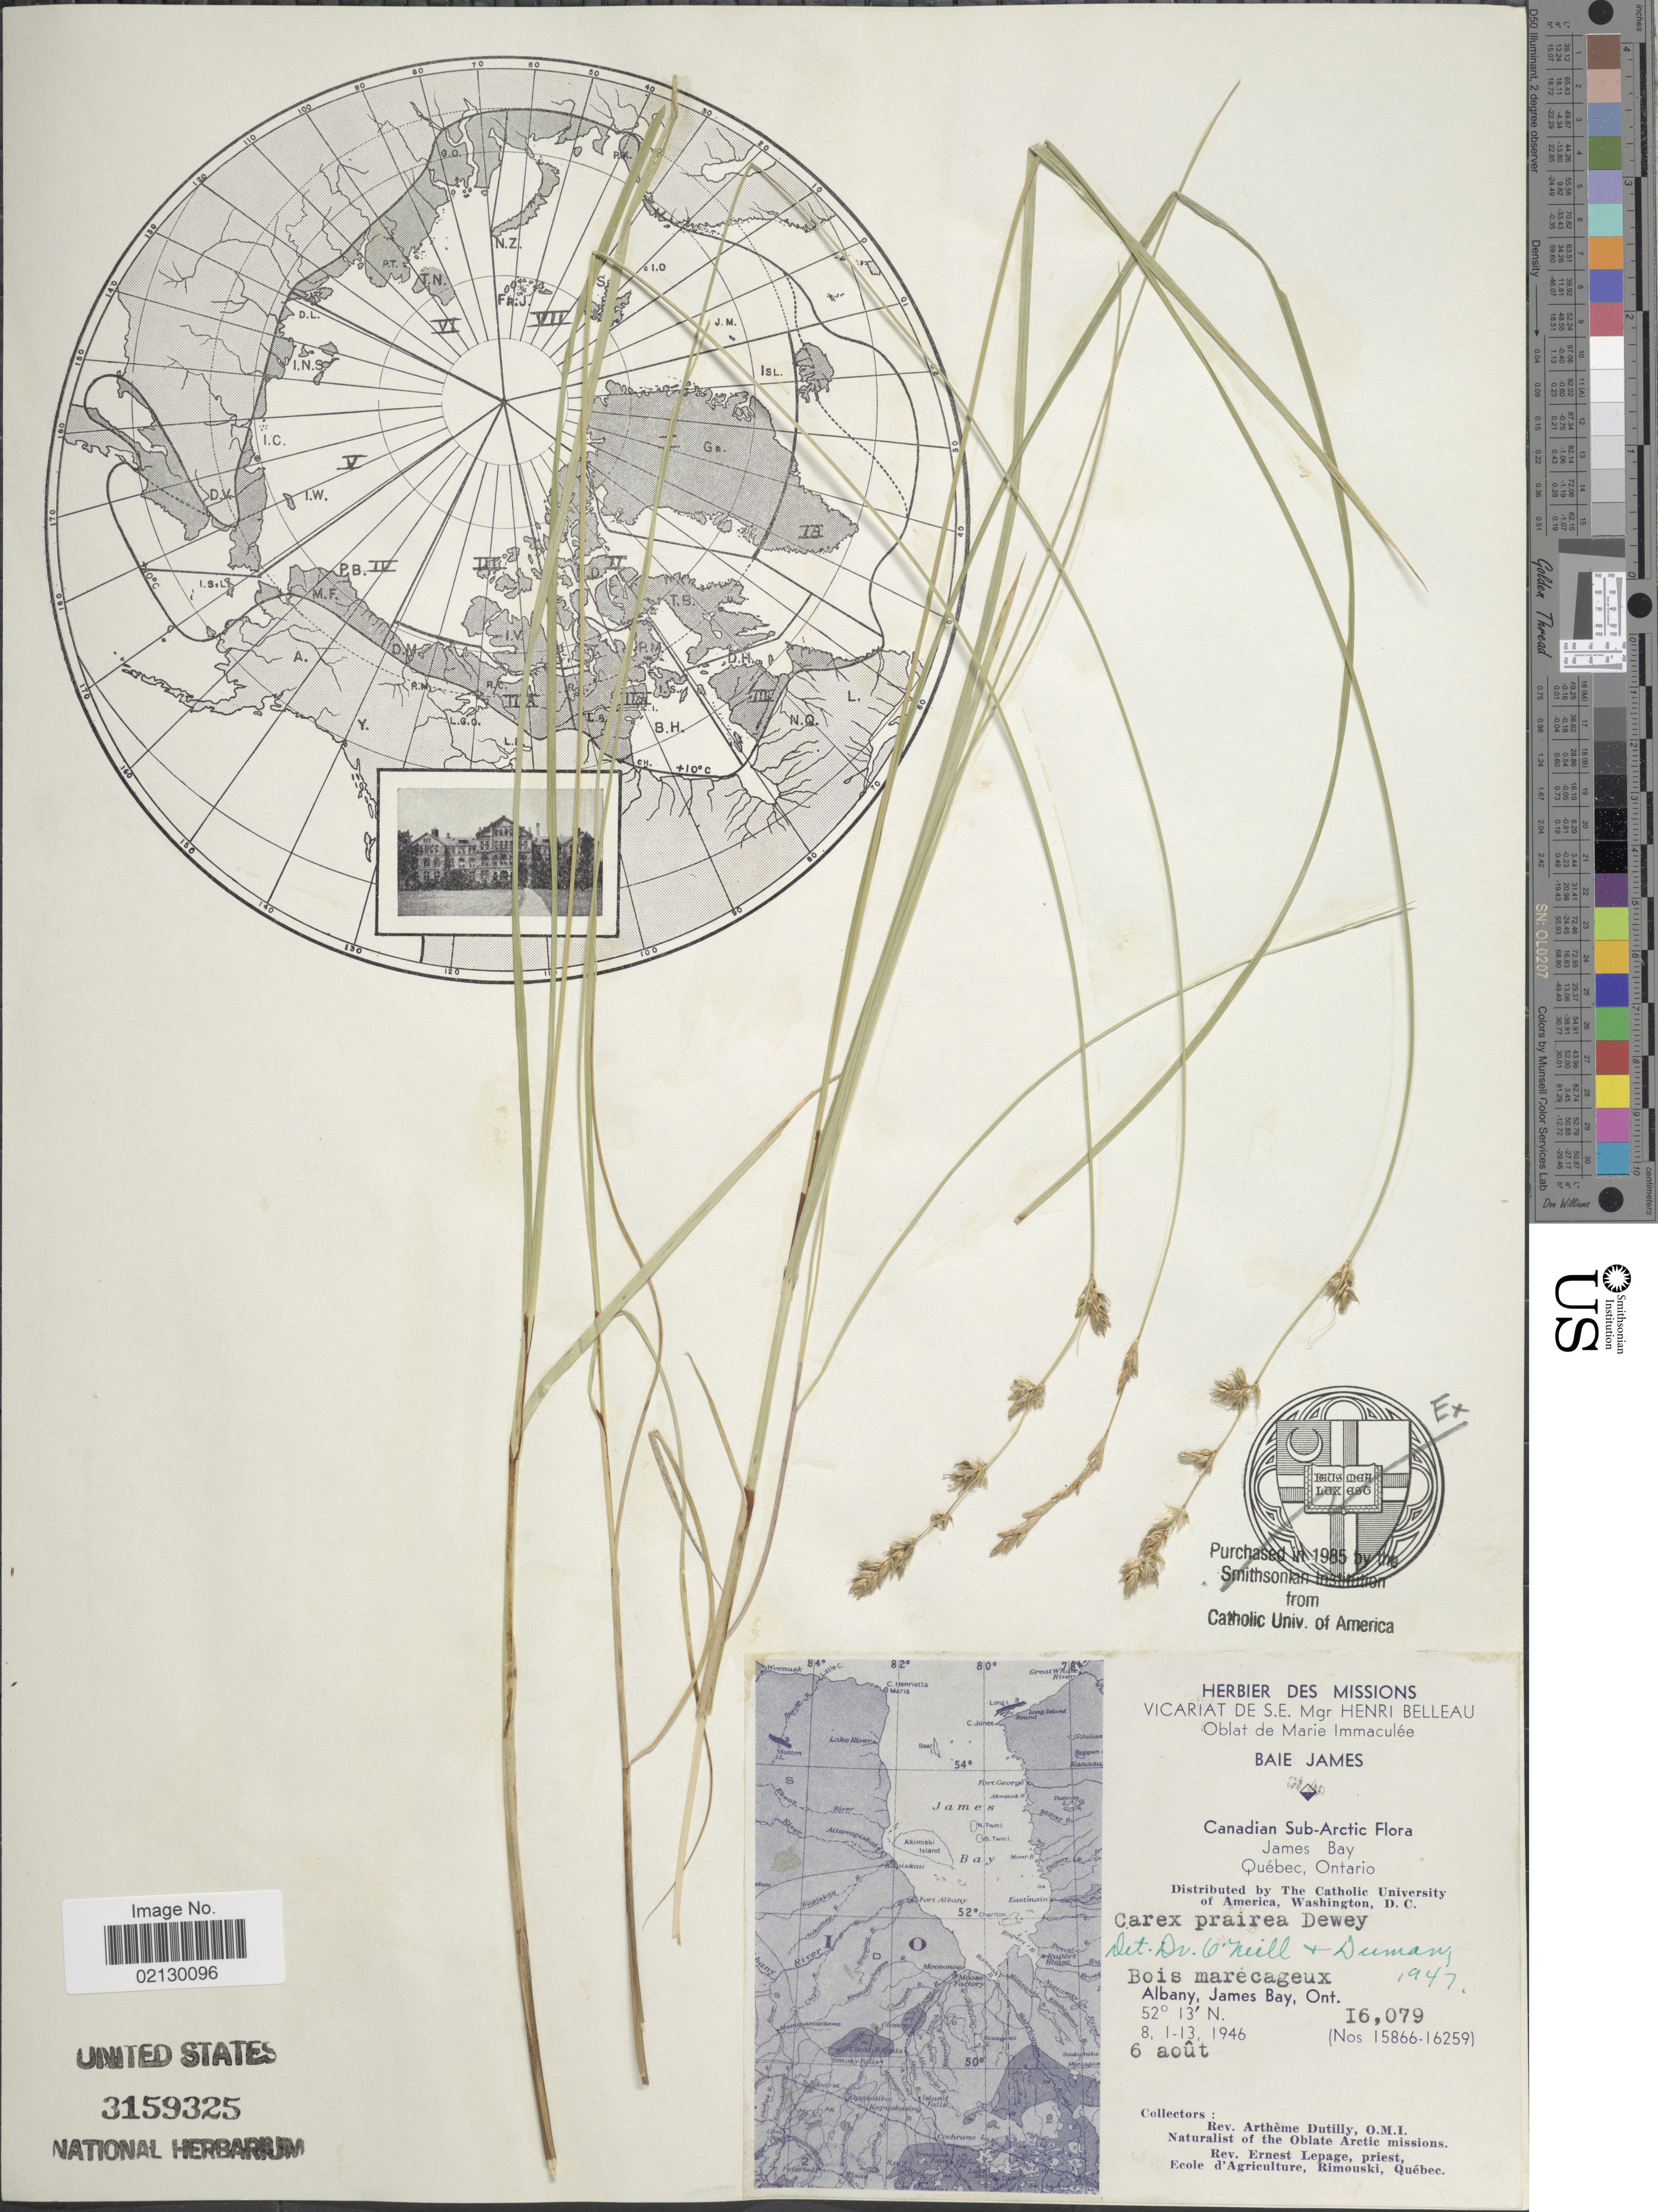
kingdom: Plantae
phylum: Tracheophyta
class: Liliopsida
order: Poales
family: Cyperaceae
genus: Carex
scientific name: Carex prairea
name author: Dewey ex Alph. Wood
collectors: A. Dutilly & E. Lepage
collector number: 16079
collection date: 1946-08-06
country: Canada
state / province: Ontario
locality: Baie James, Canadian Sub-Arctic, James Bay. Albany, James Bay, Ont.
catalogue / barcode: US 3159325